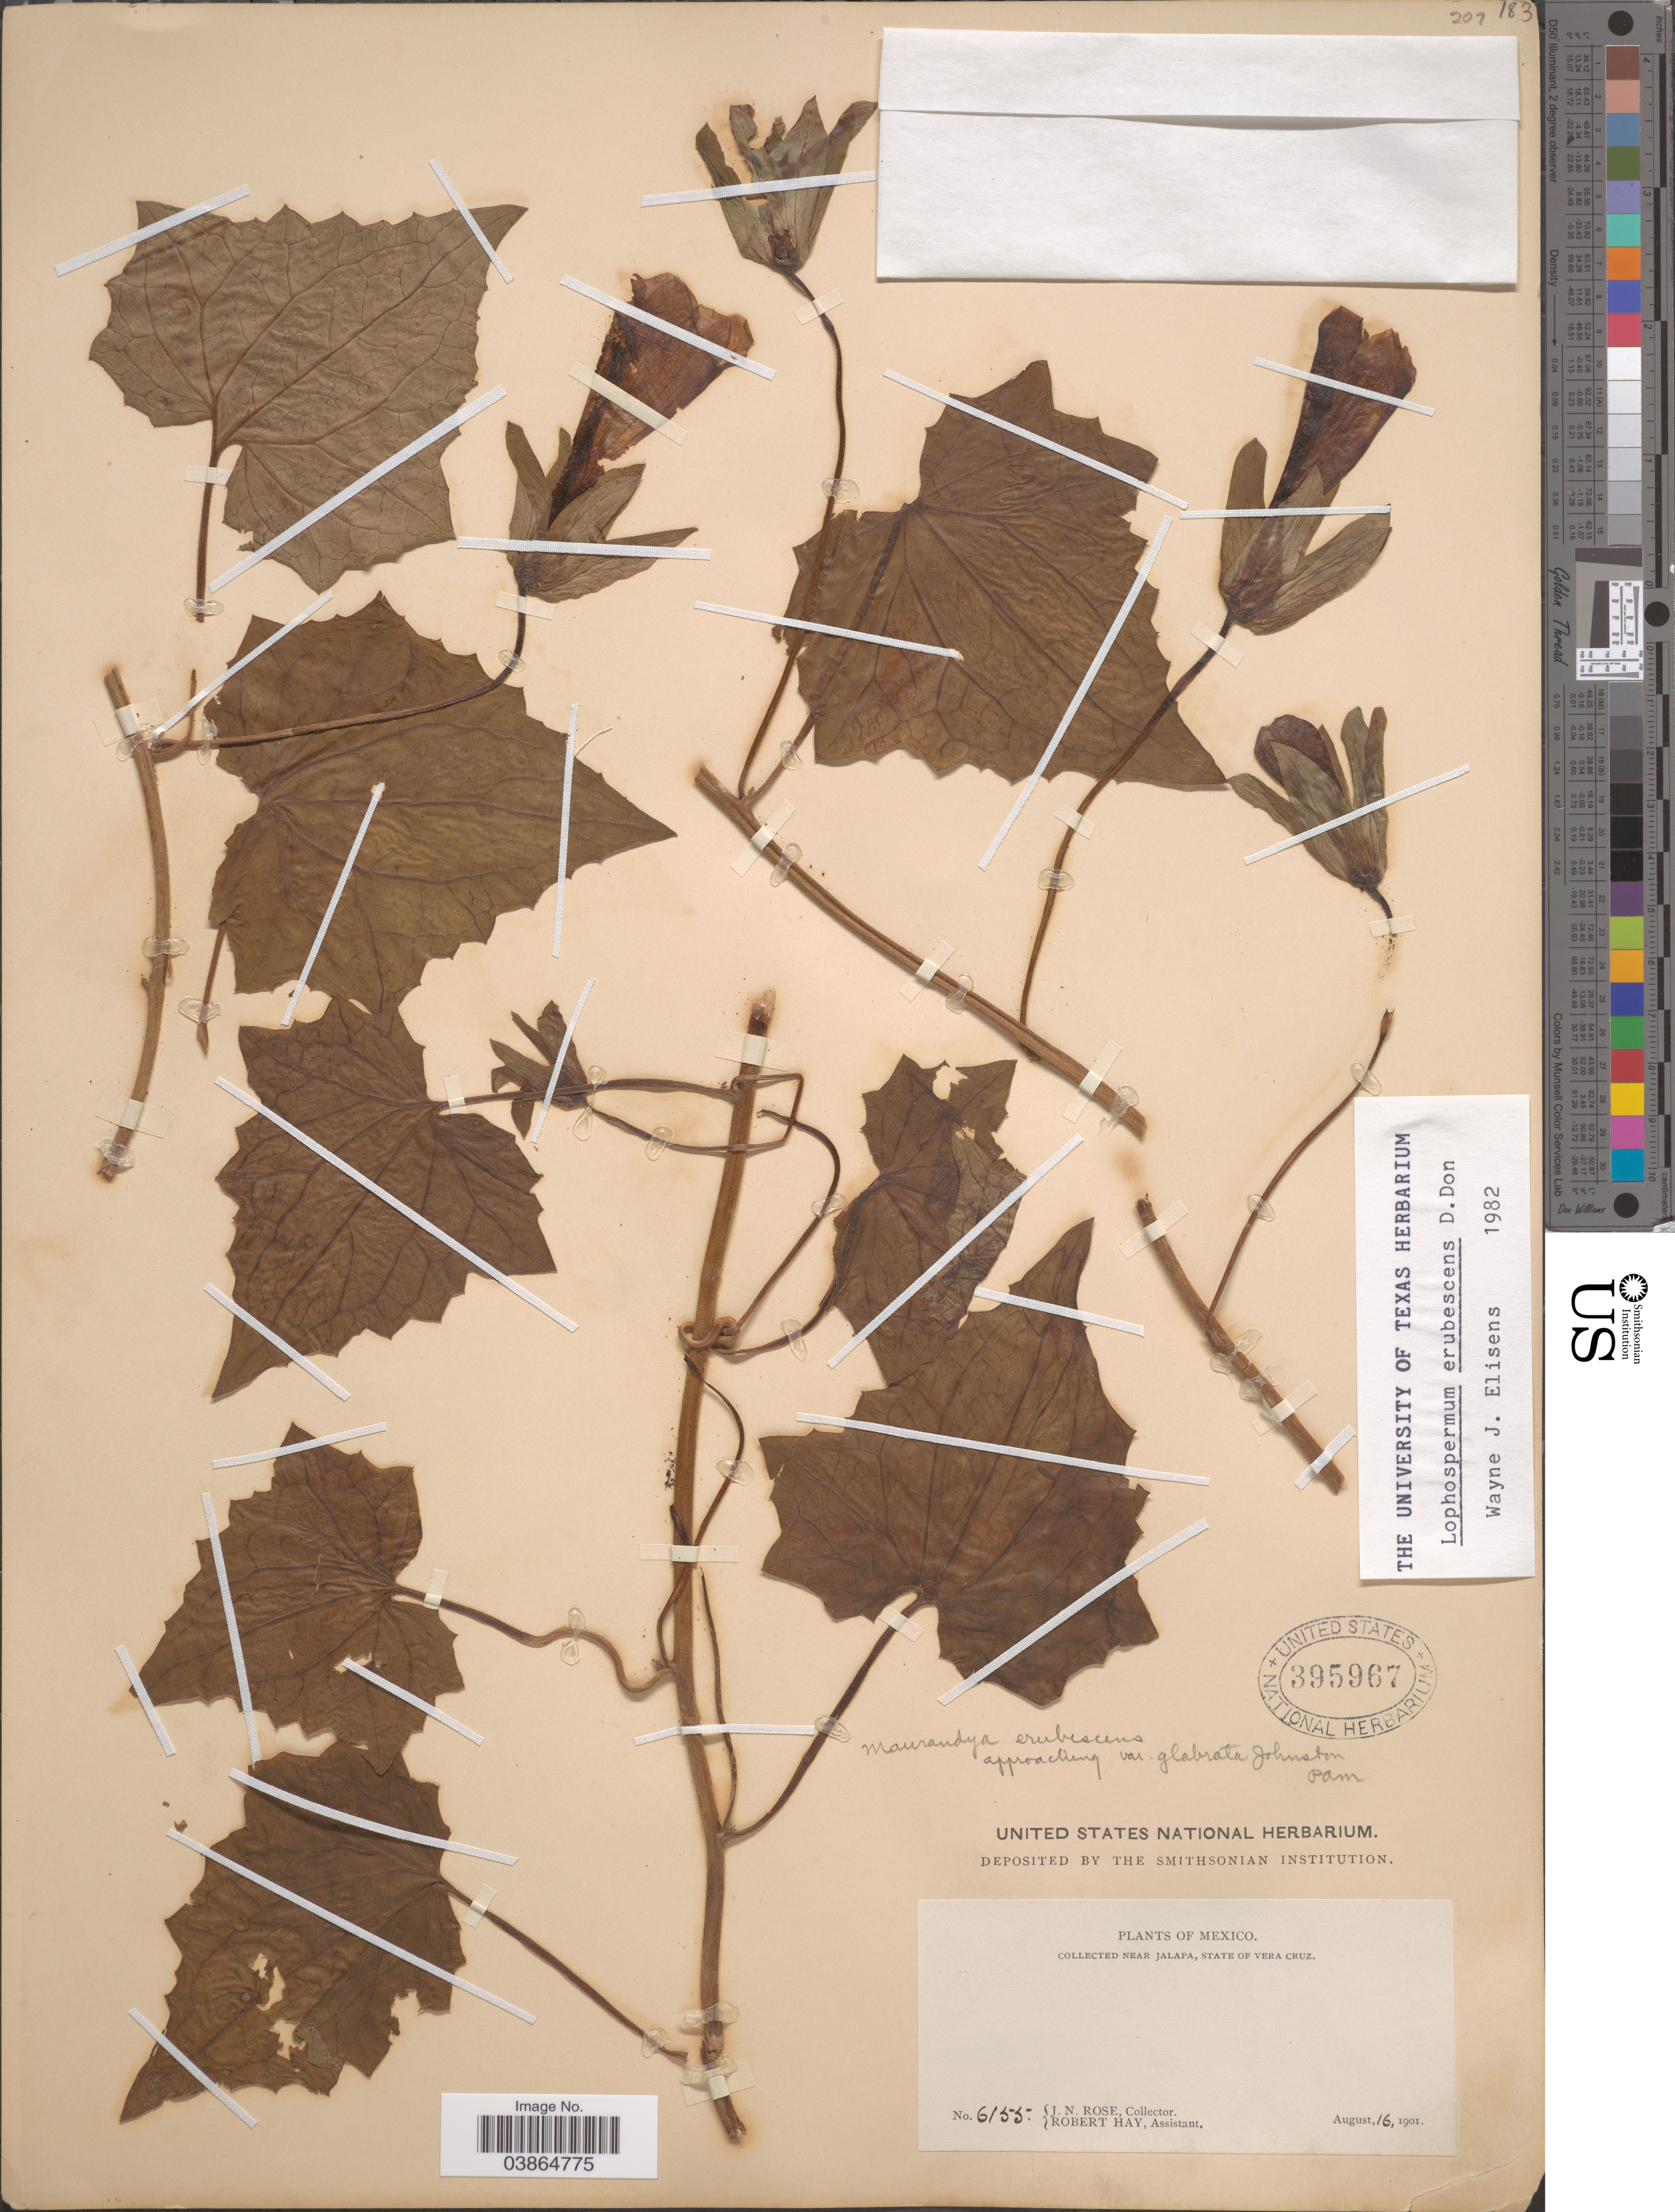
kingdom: Plantae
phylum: Tracheophyta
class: Magnoliopsida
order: Lamiales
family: Plantaginaceae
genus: Maurandya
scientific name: Maurandya erubescens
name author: (D. Don) A. Gray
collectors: J. N. Rose & R. H. Hay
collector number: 6155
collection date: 1901-08-16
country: Mexico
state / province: Veracruz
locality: Near Jalapa.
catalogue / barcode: US 395967